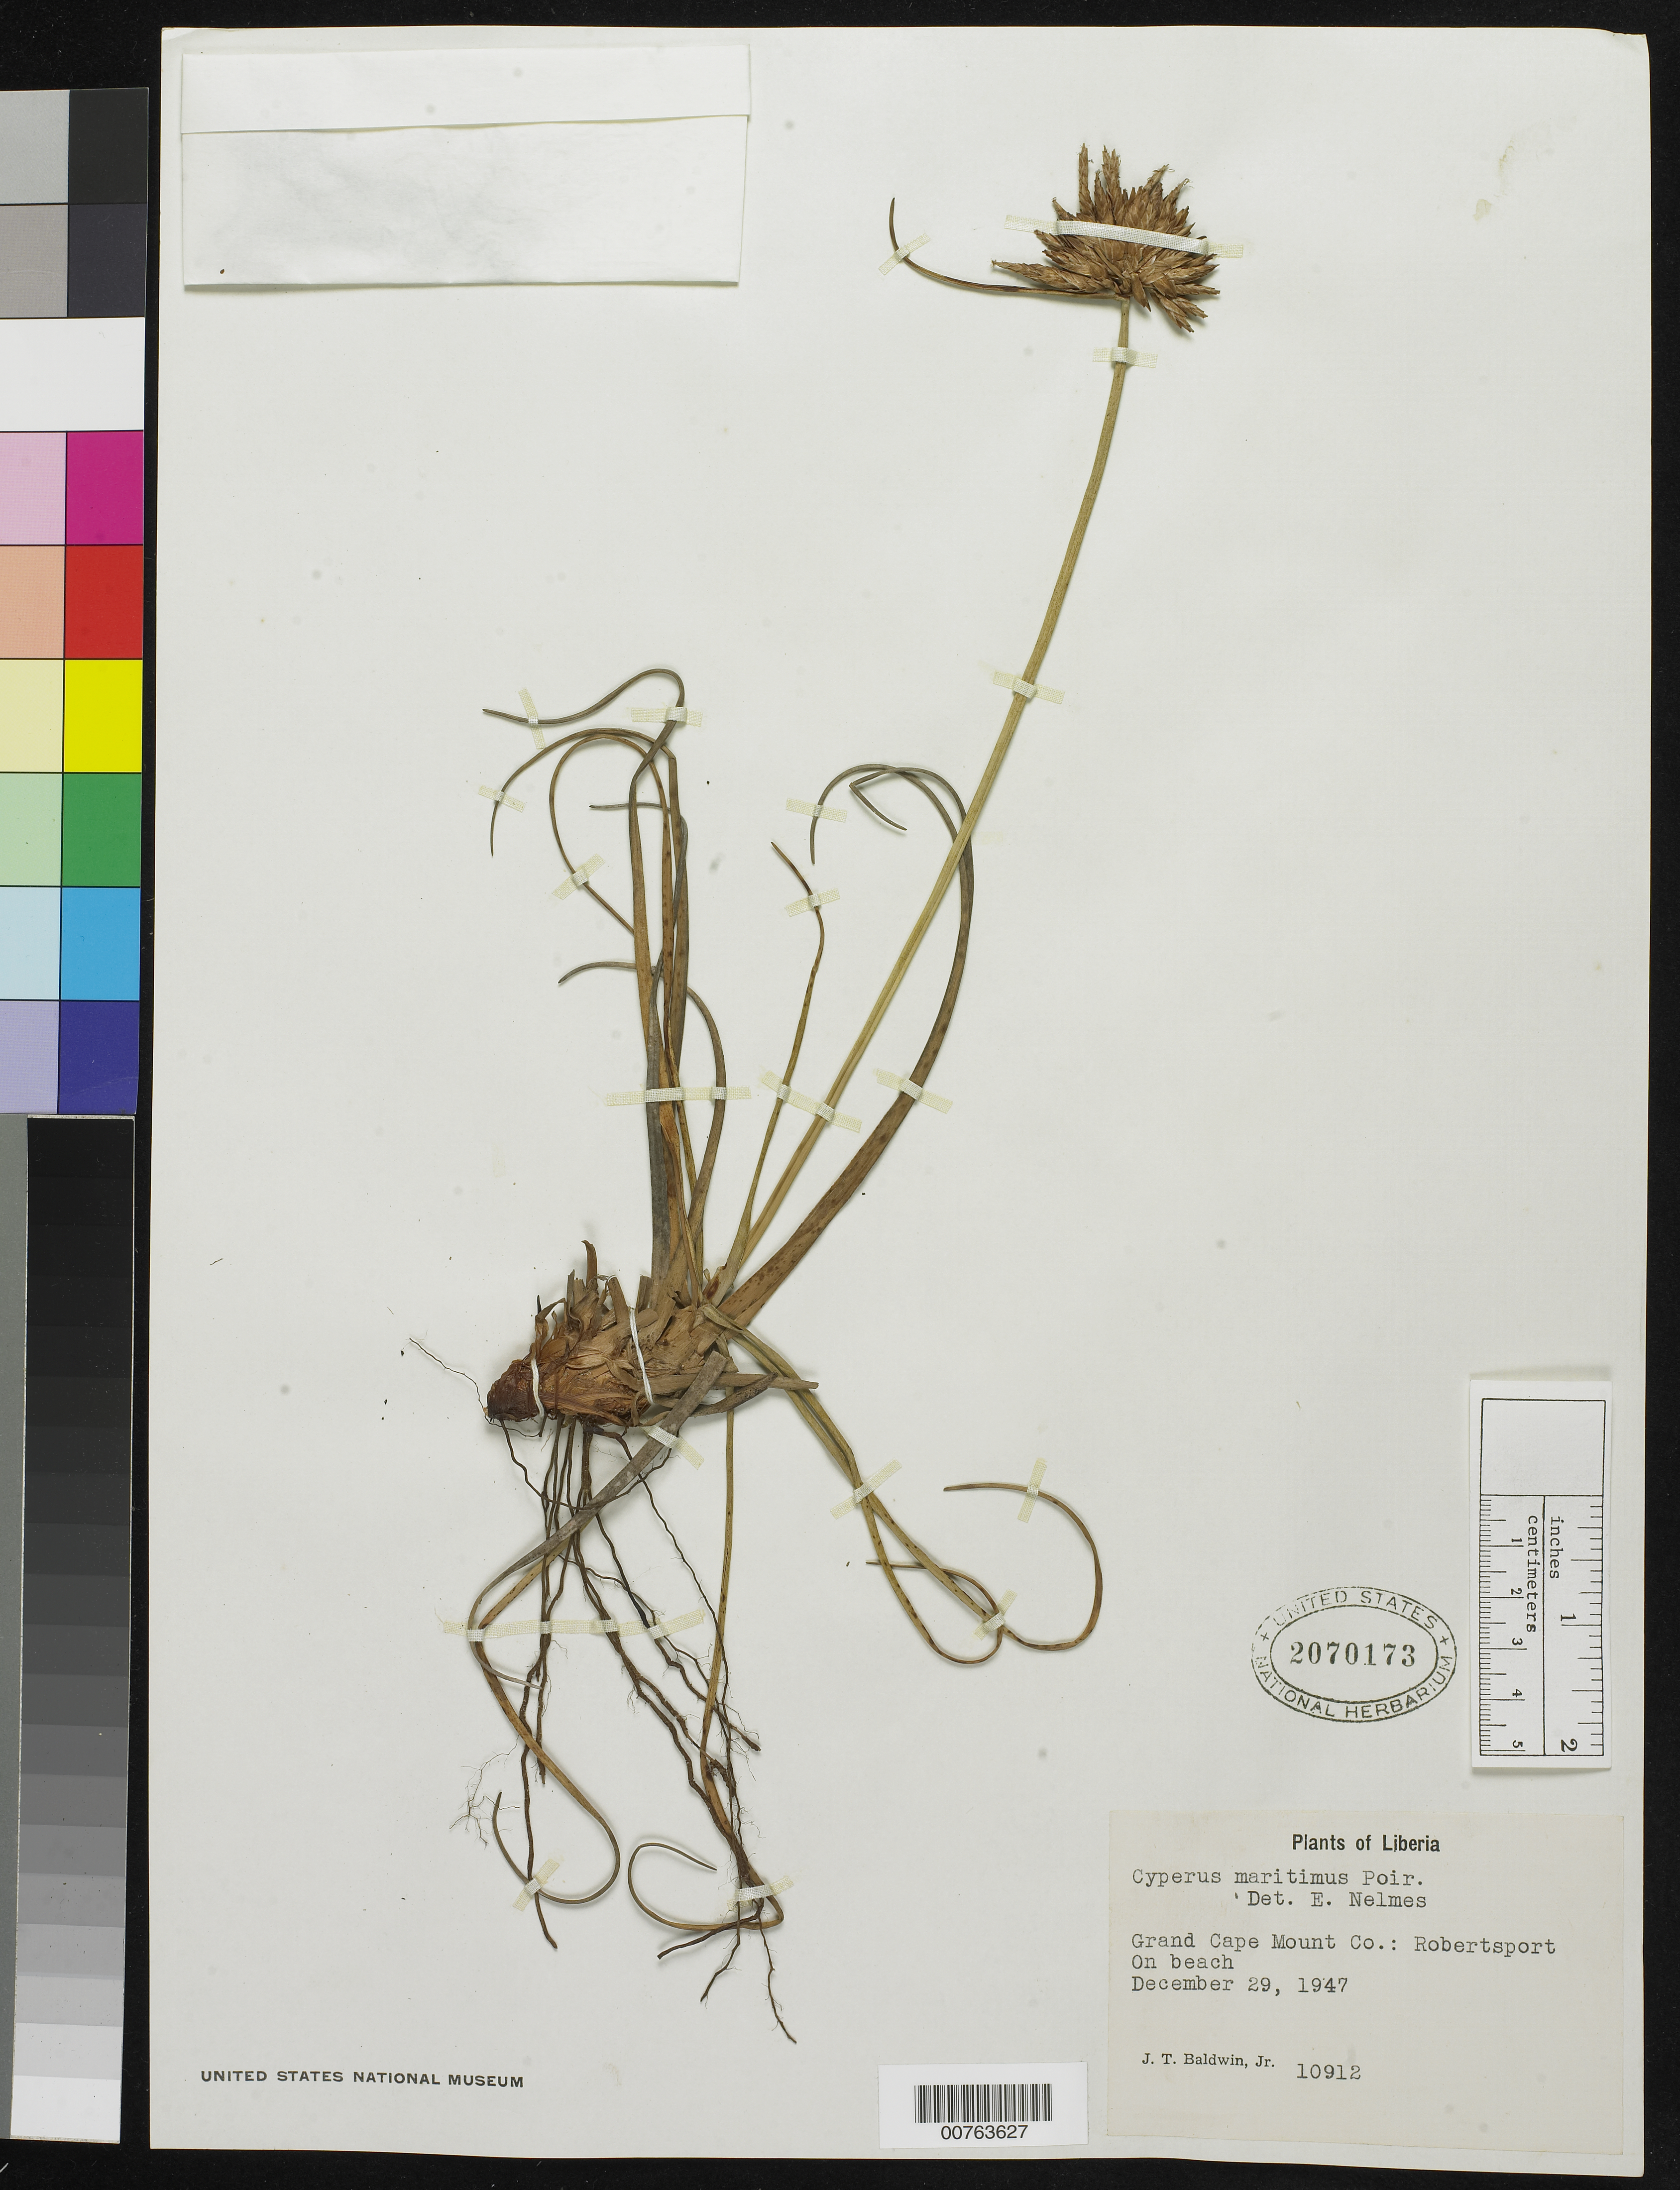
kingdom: Plantae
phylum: Tracheophyta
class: Liliopsida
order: Poales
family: Cyperaceae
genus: Cyperus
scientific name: Cyperus crassipes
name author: Vahl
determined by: Strong, Mark T., (BOT), Smithsonian Institution - National Museum of Natural History (UNITED STATES)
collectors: J. T. Baldwin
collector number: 10912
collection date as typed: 29 Dec 1947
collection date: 1947-12-29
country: Liberia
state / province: Grand Cape Mount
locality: Robertsport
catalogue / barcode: US 2070173